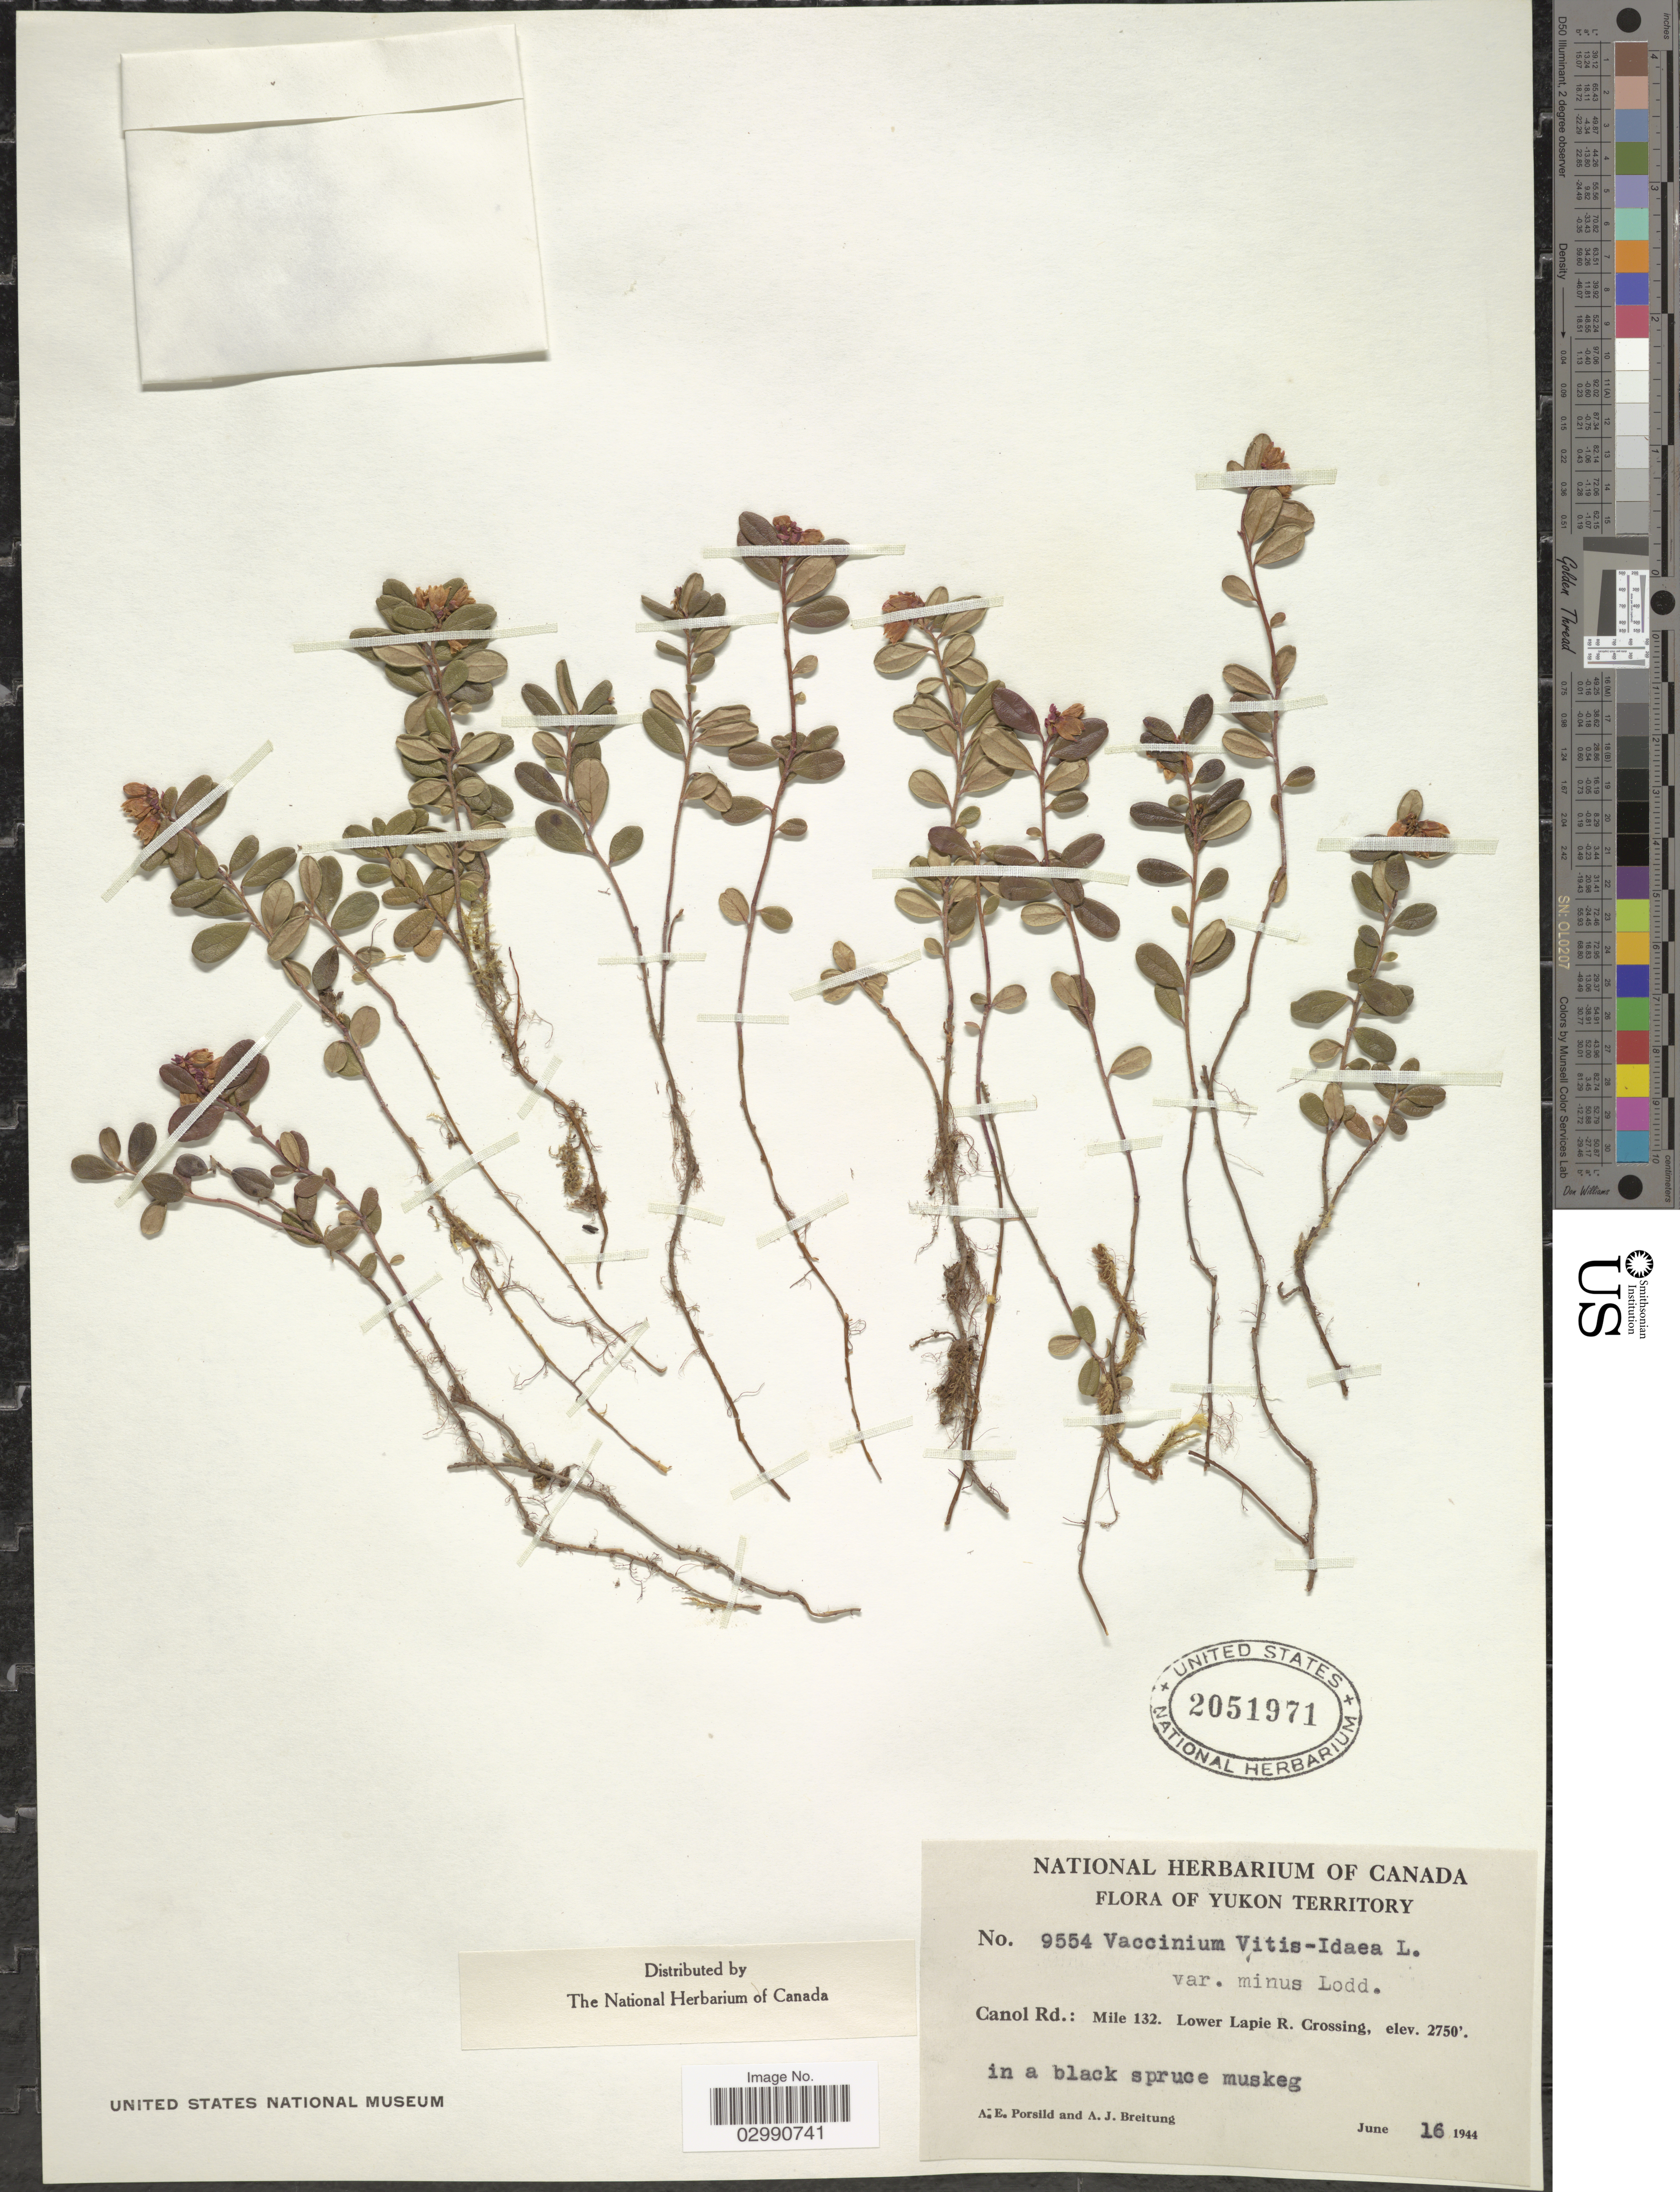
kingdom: Plantae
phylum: Tracheophyta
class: Magnoliopsida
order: Ericales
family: Ericaceae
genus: Vaccinium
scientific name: Vaccinium vitis-idaea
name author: L.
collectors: A. E. Porsild & A. Breitung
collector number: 9554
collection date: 1944-06-16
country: Canada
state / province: Yukon Territory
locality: Canol Rd.: Mile 132, Lower Lapie R. Crossing.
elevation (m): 838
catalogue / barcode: US 2051971